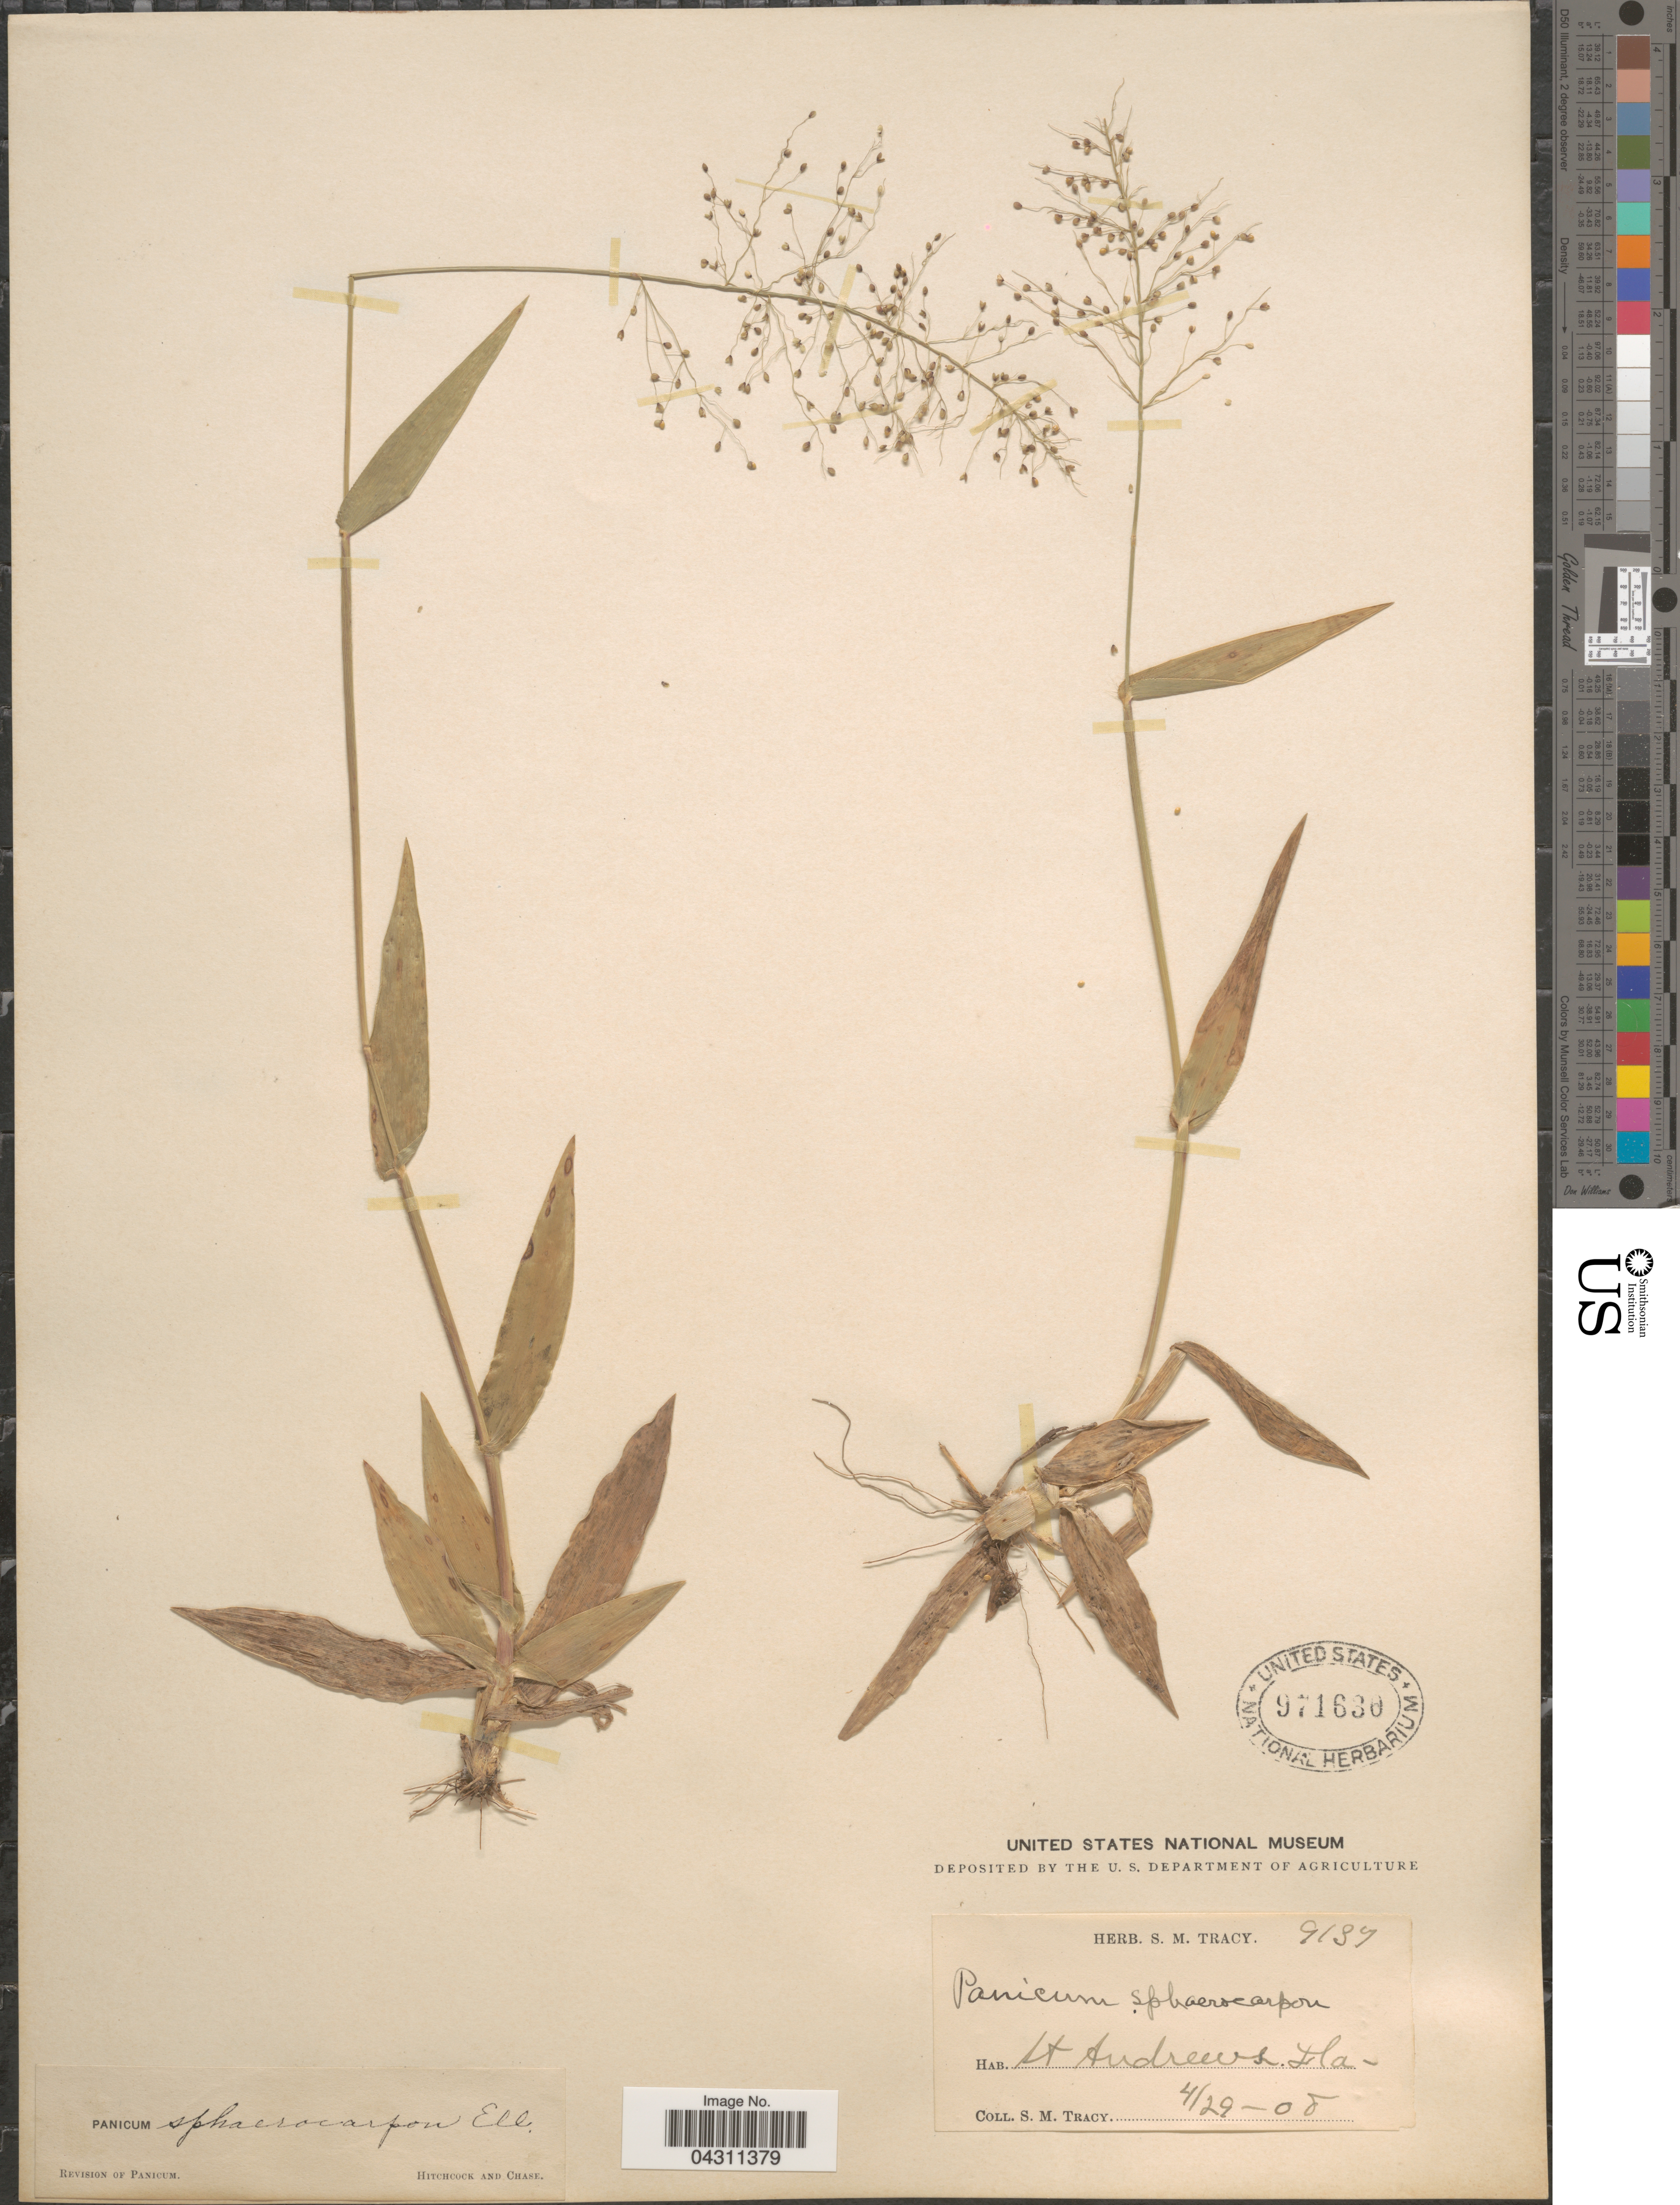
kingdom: Plantae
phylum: Tracheophyta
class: Liliopsida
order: Poales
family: Poaceae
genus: Dichanthelium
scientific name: Dichanthelium sphaerocarpon var. sphaerocarpon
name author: (Elliott) Gould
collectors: S. M. Tracy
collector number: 9137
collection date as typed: Transcribed d/m/y: 29/4/8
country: United States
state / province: Florida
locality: St. Andrews.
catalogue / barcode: US 971630